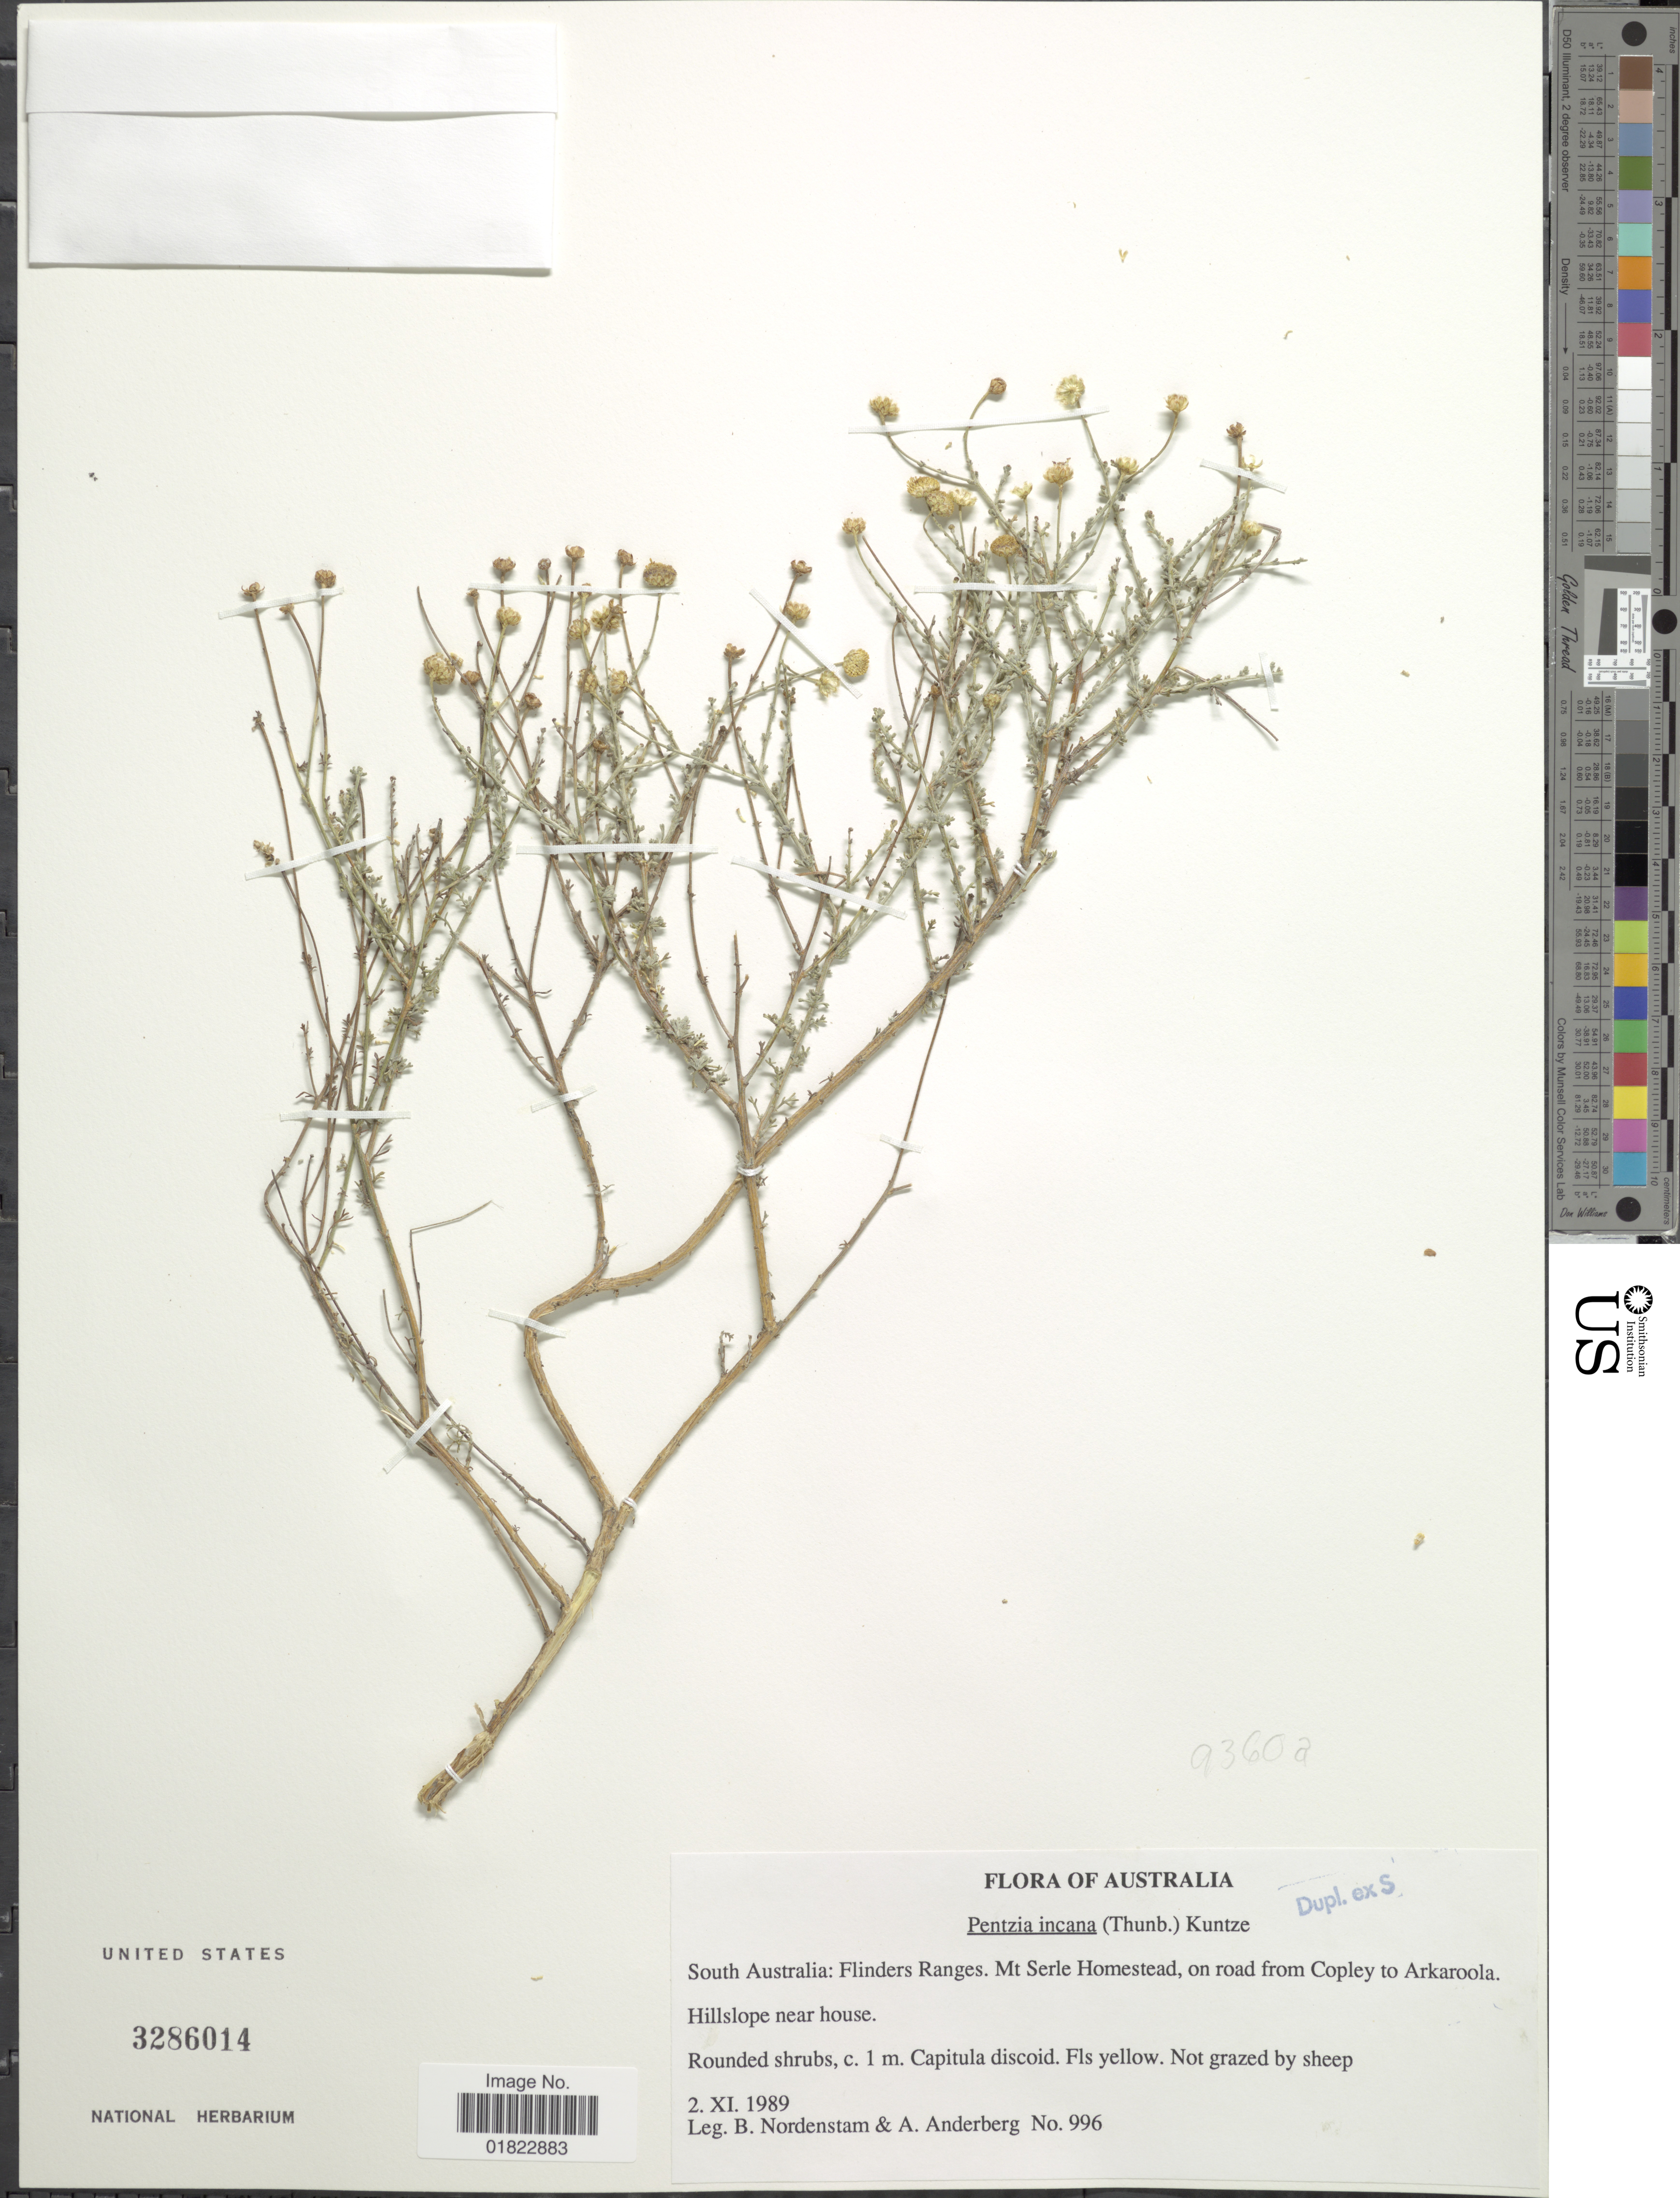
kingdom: Plantae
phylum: Tracheophyta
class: Magnoliopsida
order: Asterales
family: Asteraceae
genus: Pentzia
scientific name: Pentzia incana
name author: (Thunb.) Kuntze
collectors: B. Nordenstam & A. A. Anderberg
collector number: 996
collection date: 1989-11-02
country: Australia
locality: South Australia: Flinders Ranges. Mt. Serle Homestead, on road from Copley to Arkaroola, Hillslope near house.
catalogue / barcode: US 3286014